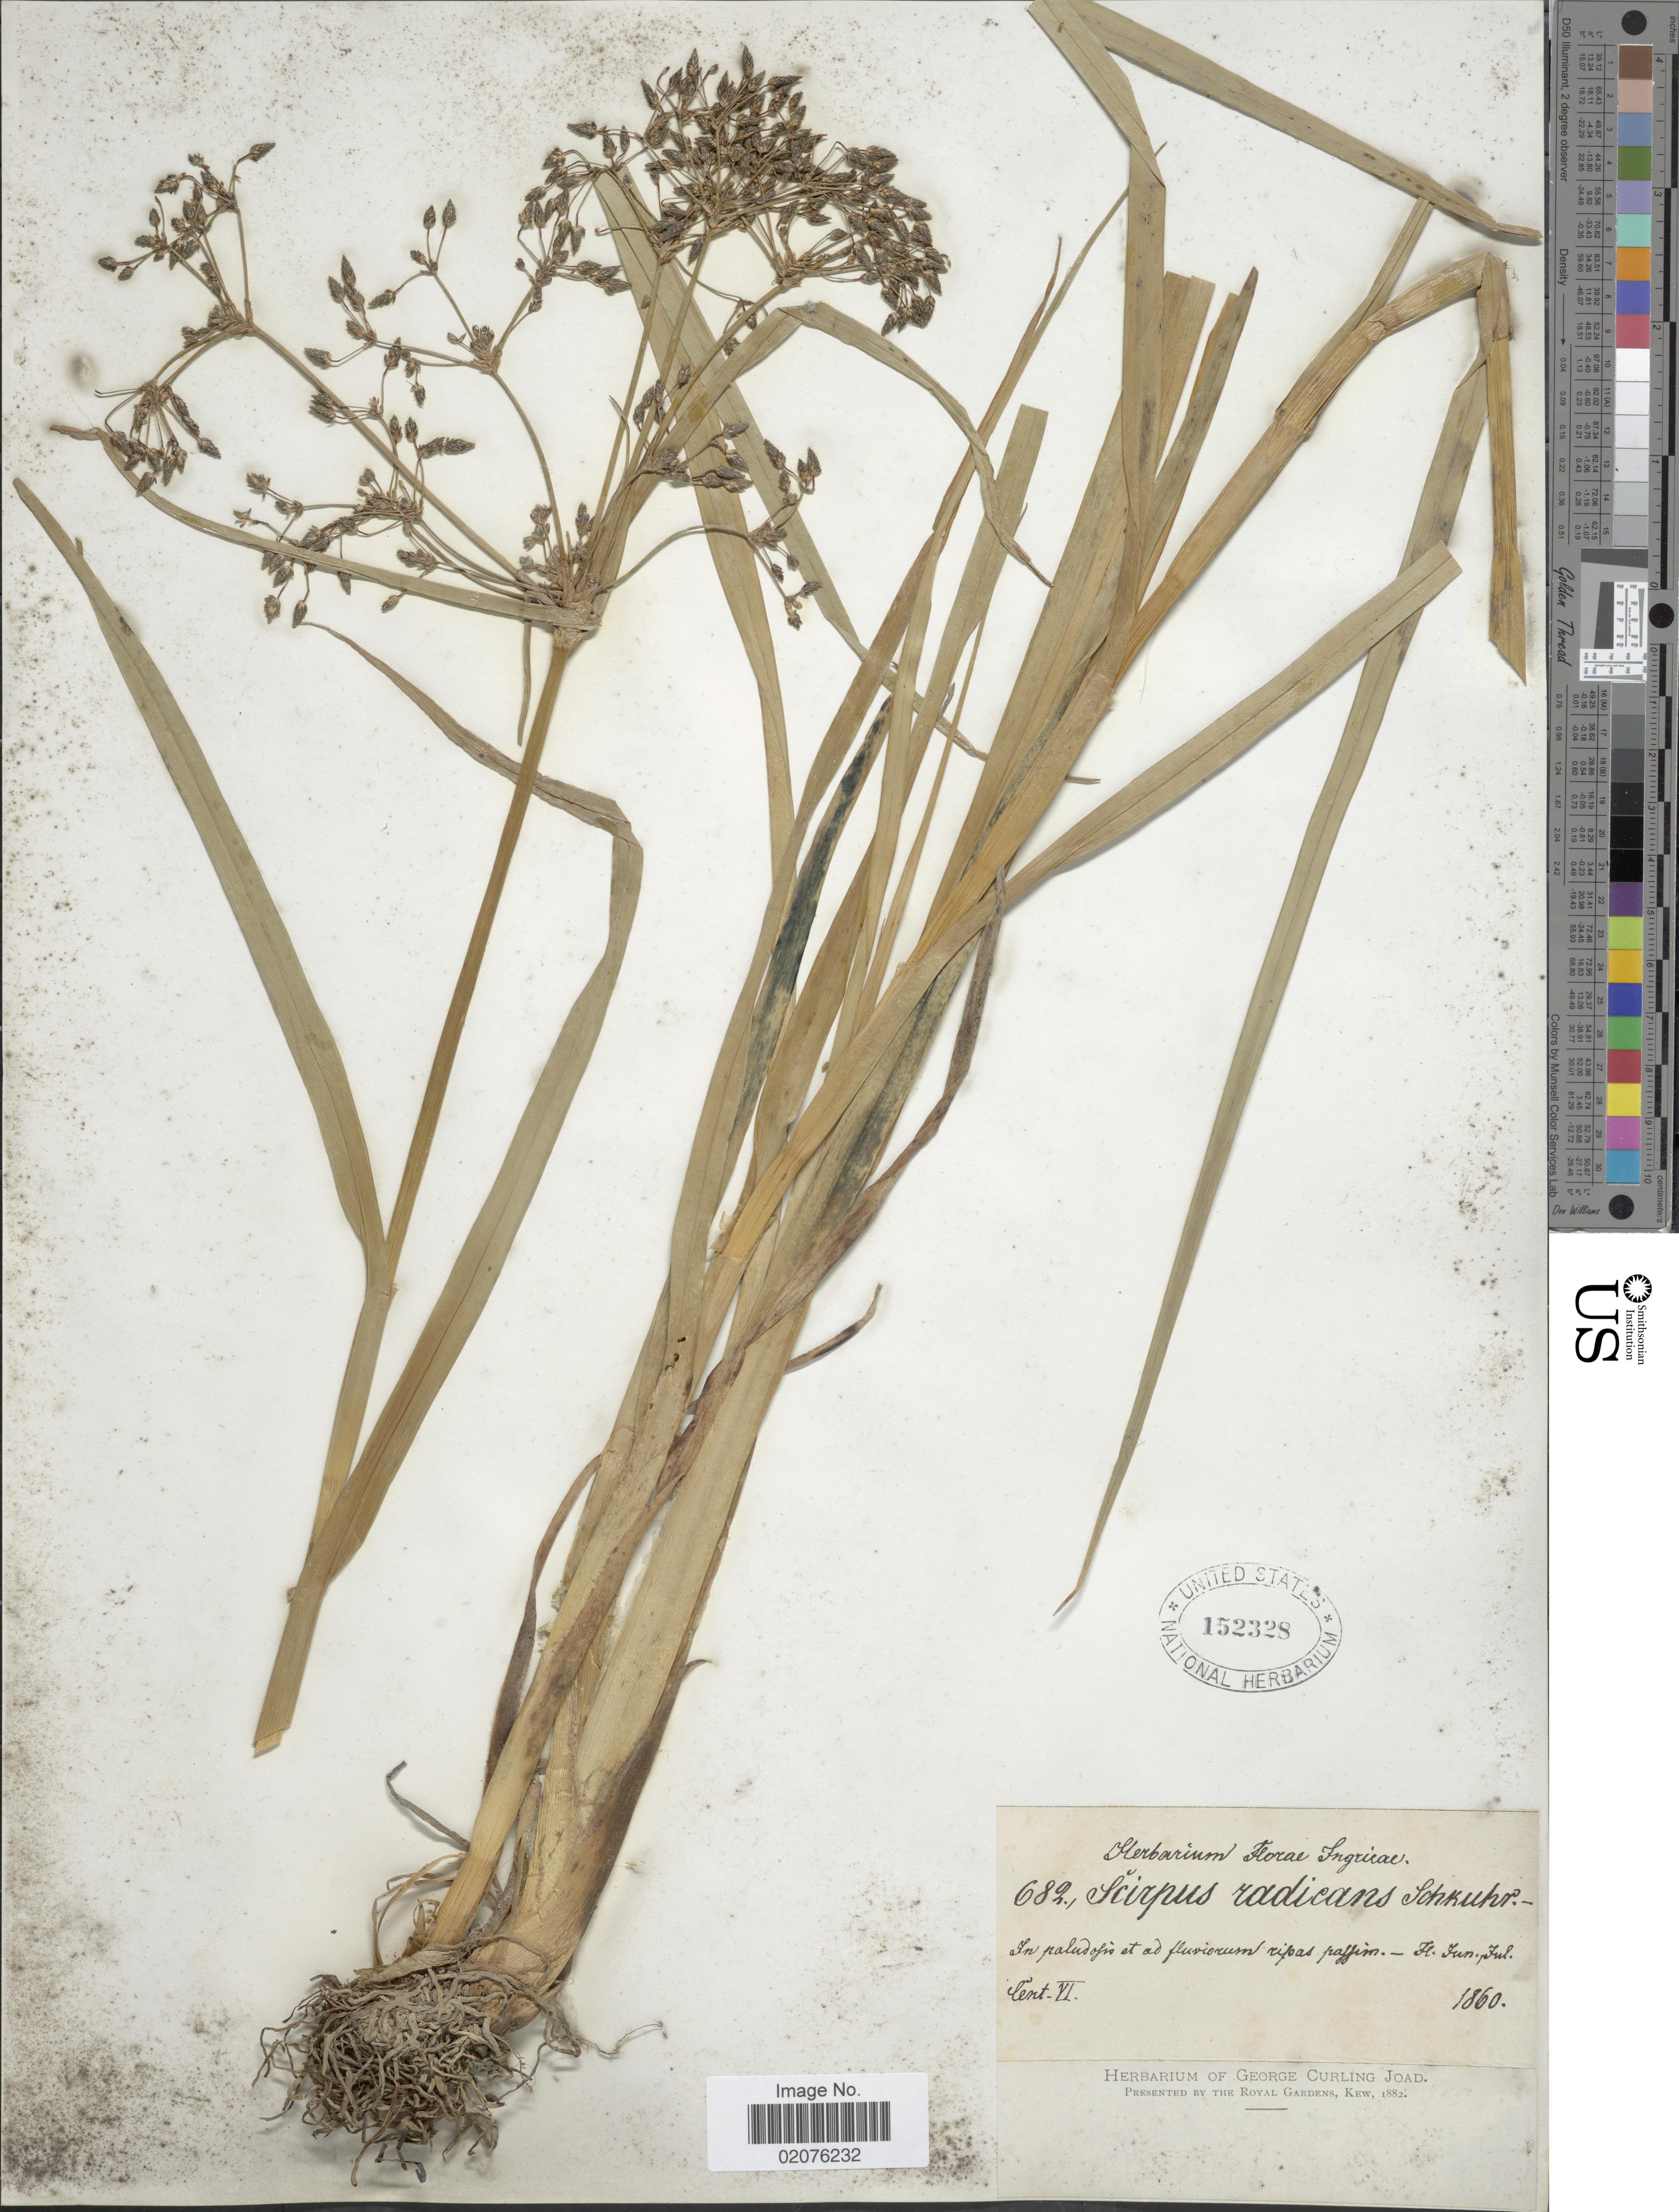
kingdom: Plantae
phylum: Tracheophyta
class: Liliopsida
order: Poales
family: Cyperaceae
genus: Scirpus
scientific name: Scirpus radicans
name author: Schkuhr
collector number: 682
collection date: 1860-07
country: Russian Federation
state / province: Leningrad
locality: In paludosis et ad fluviorum ripas passim. Florae Ingricae.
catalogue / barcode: US 152328